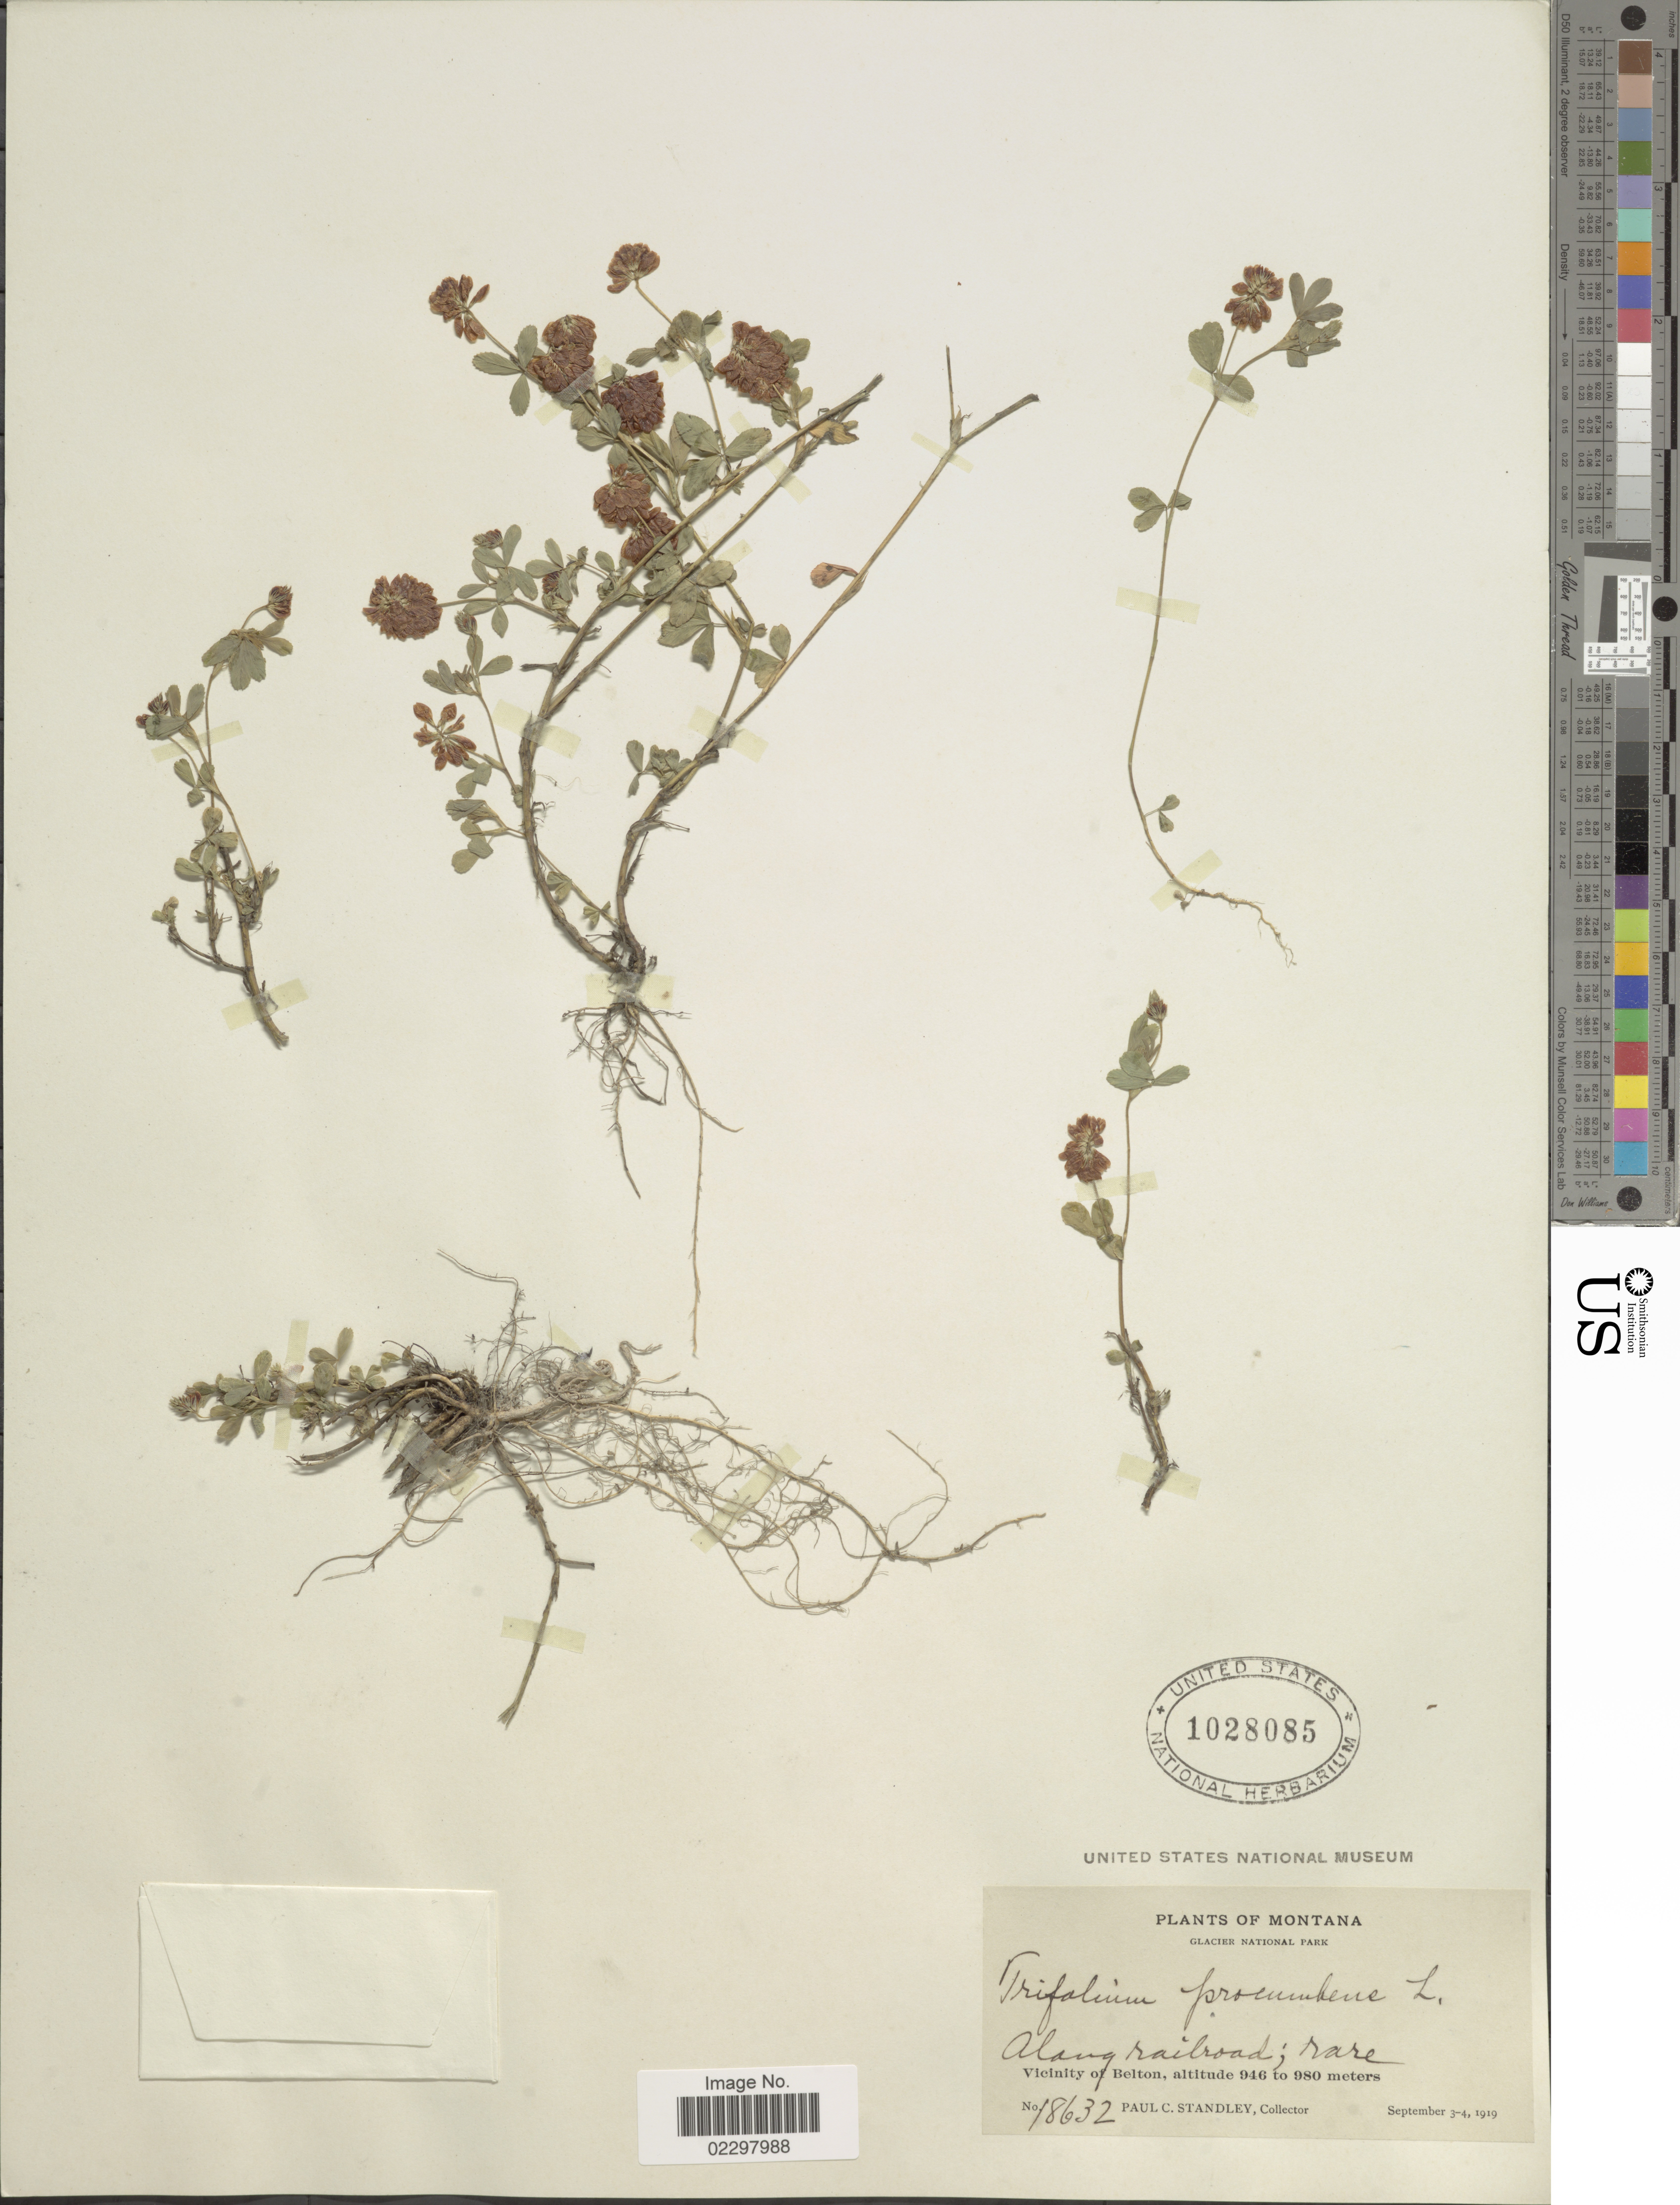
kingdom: Plantae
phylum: Tracheophyta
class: Magnoliopsida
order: Fabales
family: Fabaceae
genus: Trifolium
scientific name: Trifolium procumbens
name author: L.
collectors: P. C. Standley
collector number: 18632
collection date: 1919-09-03/1919-09-04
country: United States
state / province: Montana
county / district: Flathead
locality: Glacier National Park, along railroad, Vicinity of Belton.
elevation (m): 946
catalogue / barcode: US 1028085